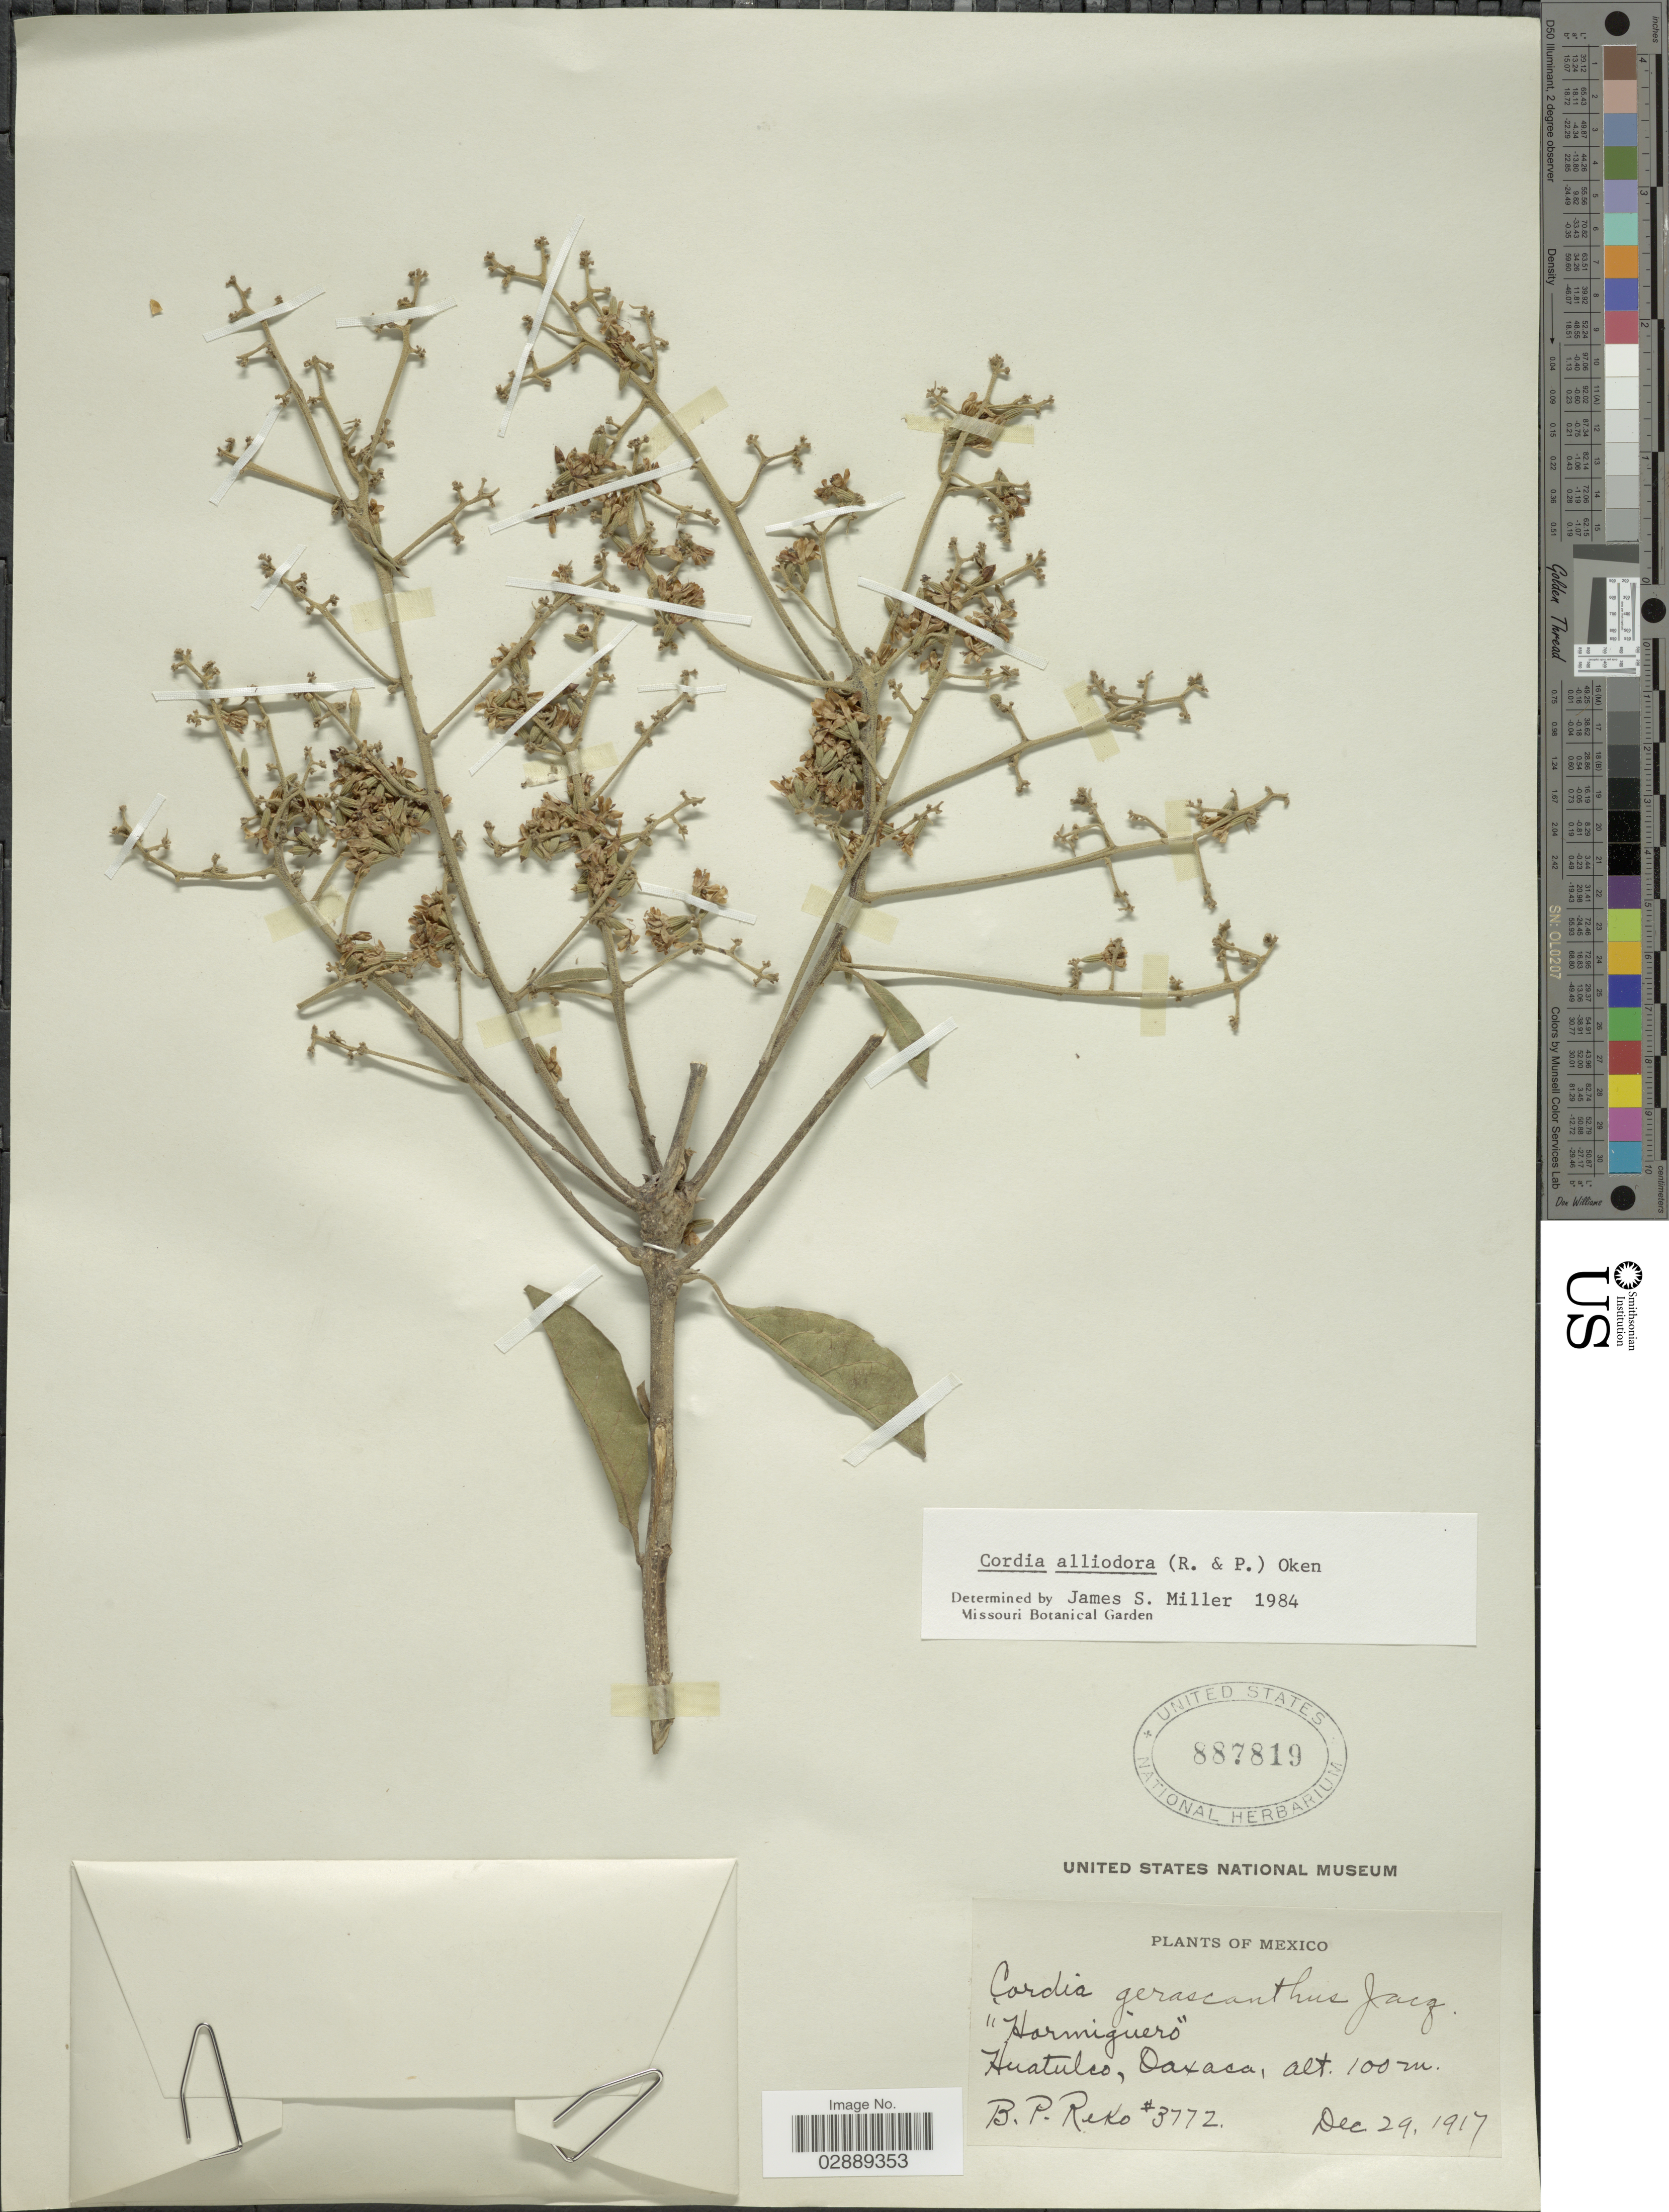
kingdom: Plantae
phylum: Tracheophyta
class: Magnoliopsida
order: Boraginales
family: Cordiaceae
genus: Cordia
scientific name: Cordia alliodora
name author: (Ruiz & Pav.) Oken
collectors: B. P. Reko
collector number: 3772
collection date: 1917-12-29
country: Mexico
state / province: Oaxaca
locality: Huatulco.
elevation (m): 100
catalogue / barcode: US 887819